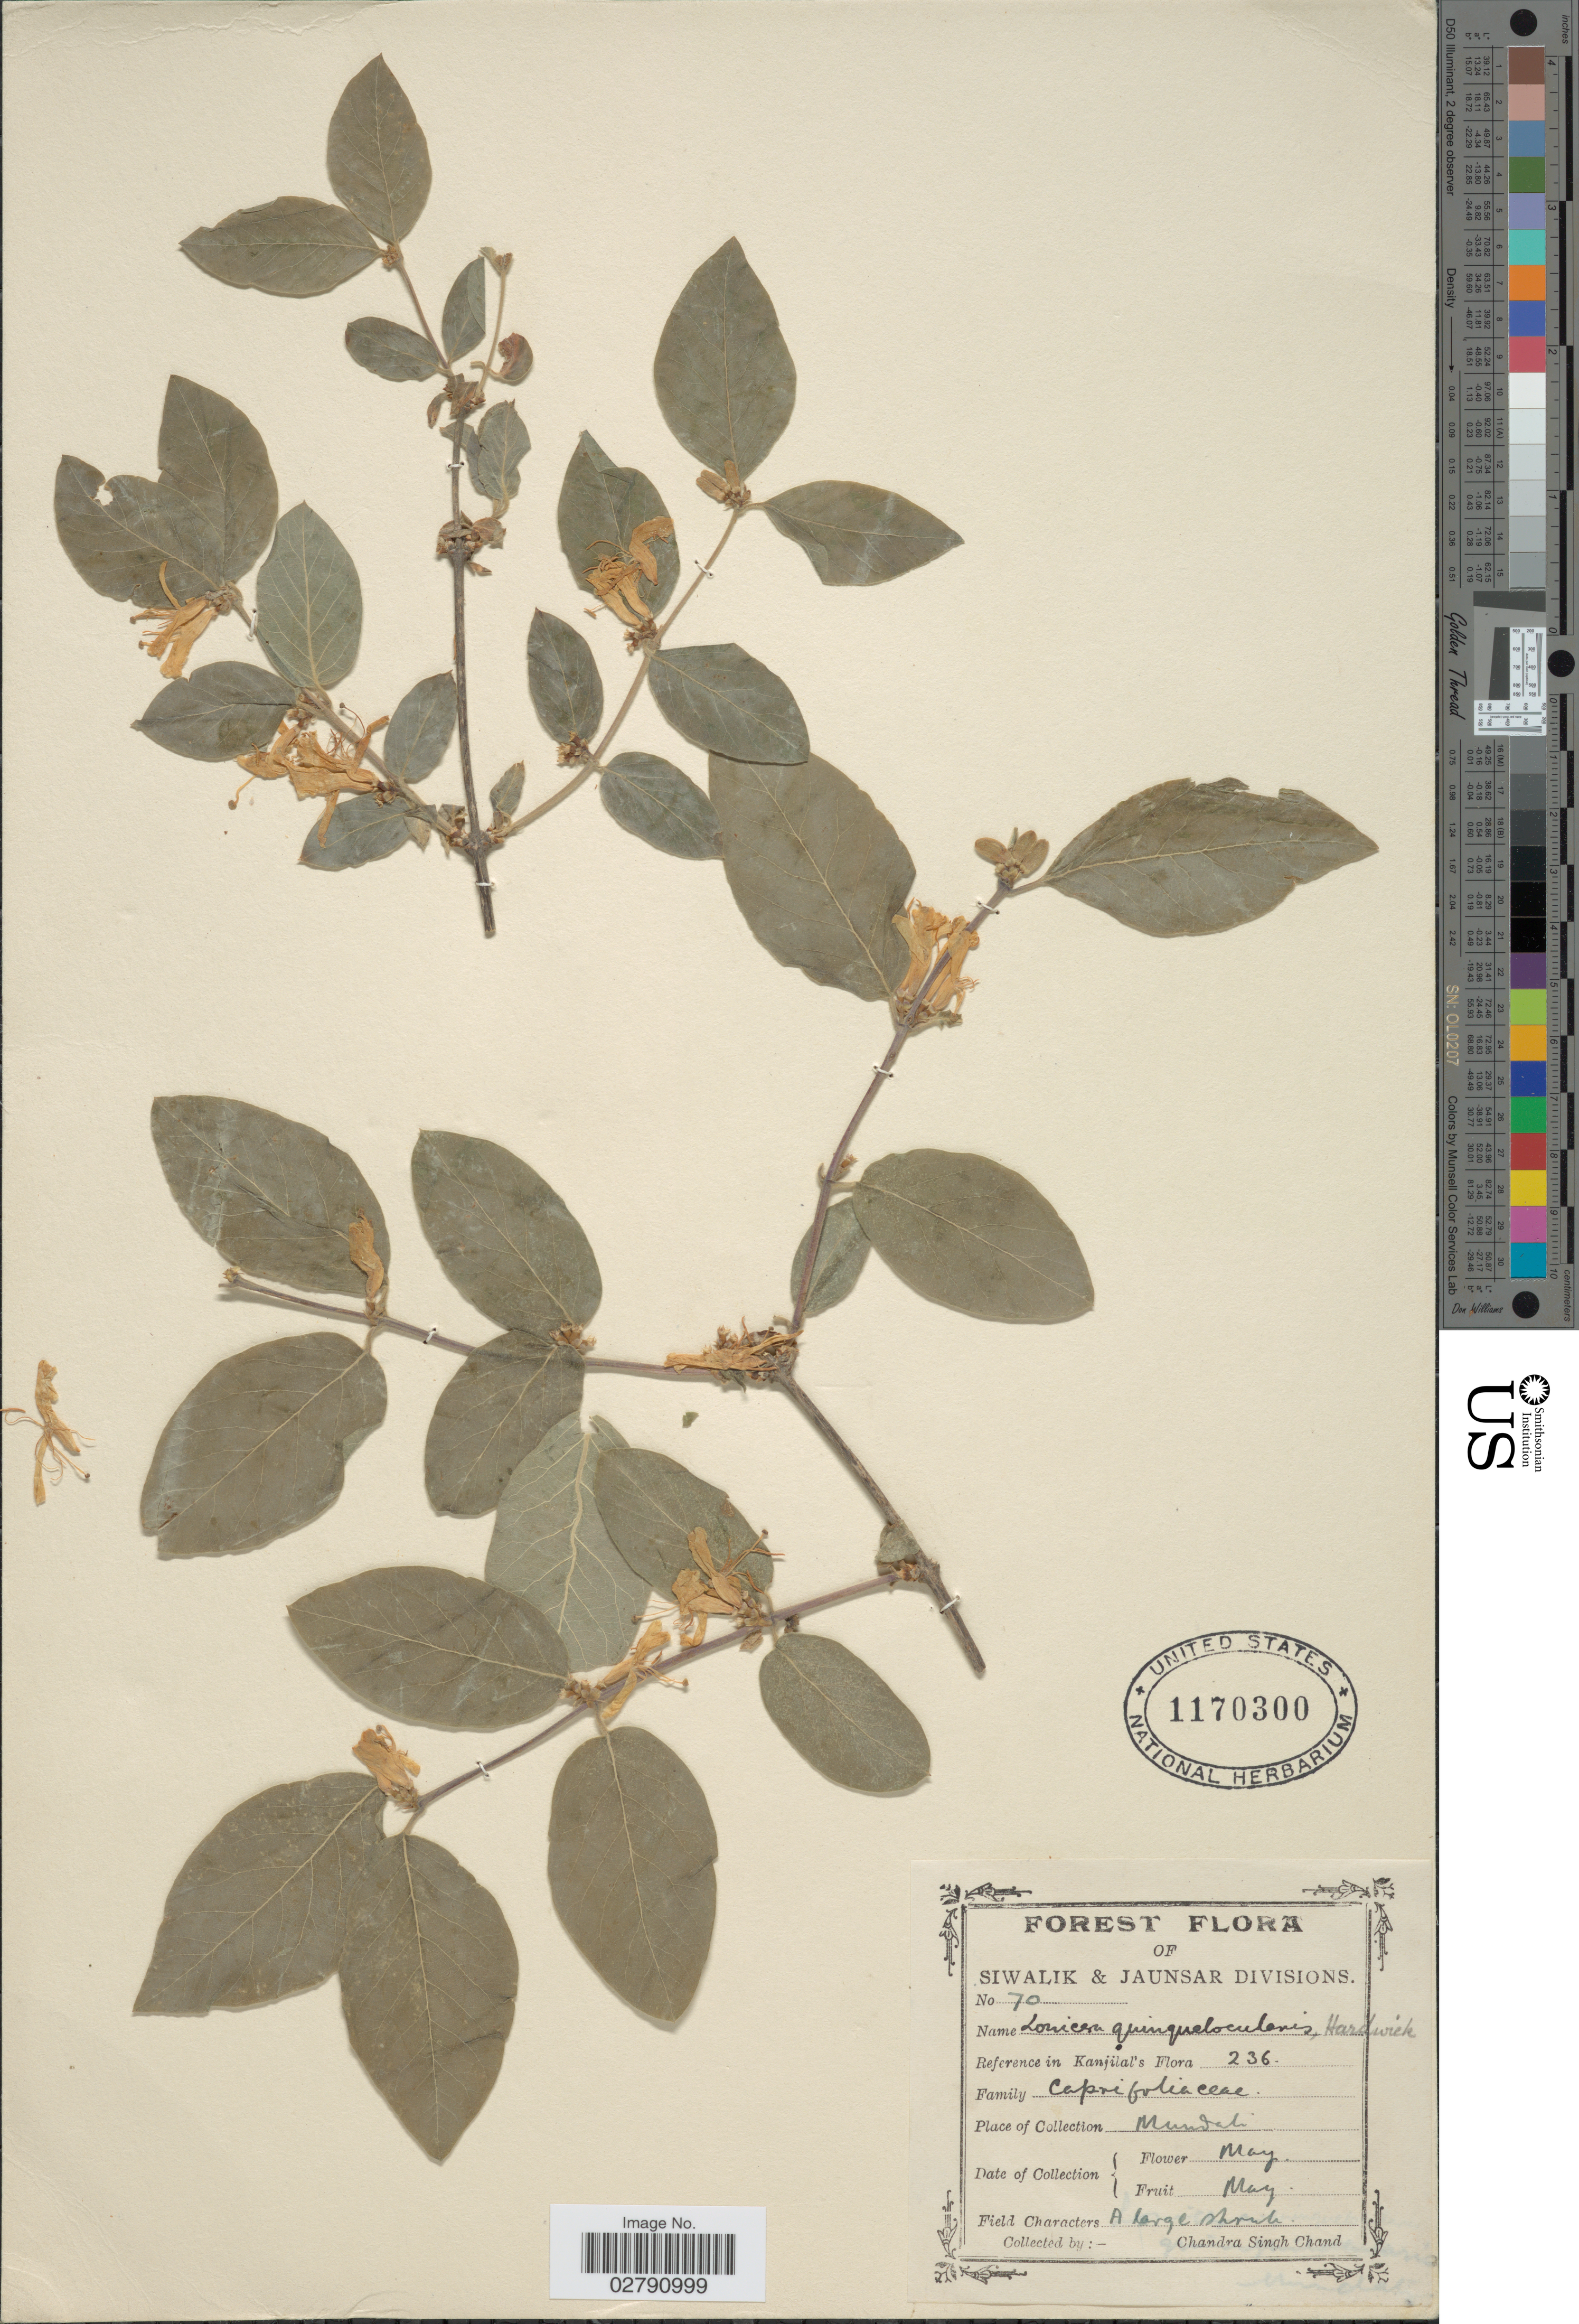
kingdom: Plantae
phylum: Tracheophyta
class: Magnoliopsida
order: Dipsacales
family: Caprifoliaceae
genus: Lonicera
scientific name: Lonicera quinquelocularis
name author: Hardw.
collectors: C. Chand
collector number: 70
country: India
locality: Siwalik & Jaunsar Divisions. Mundali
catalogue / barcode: US 1170300